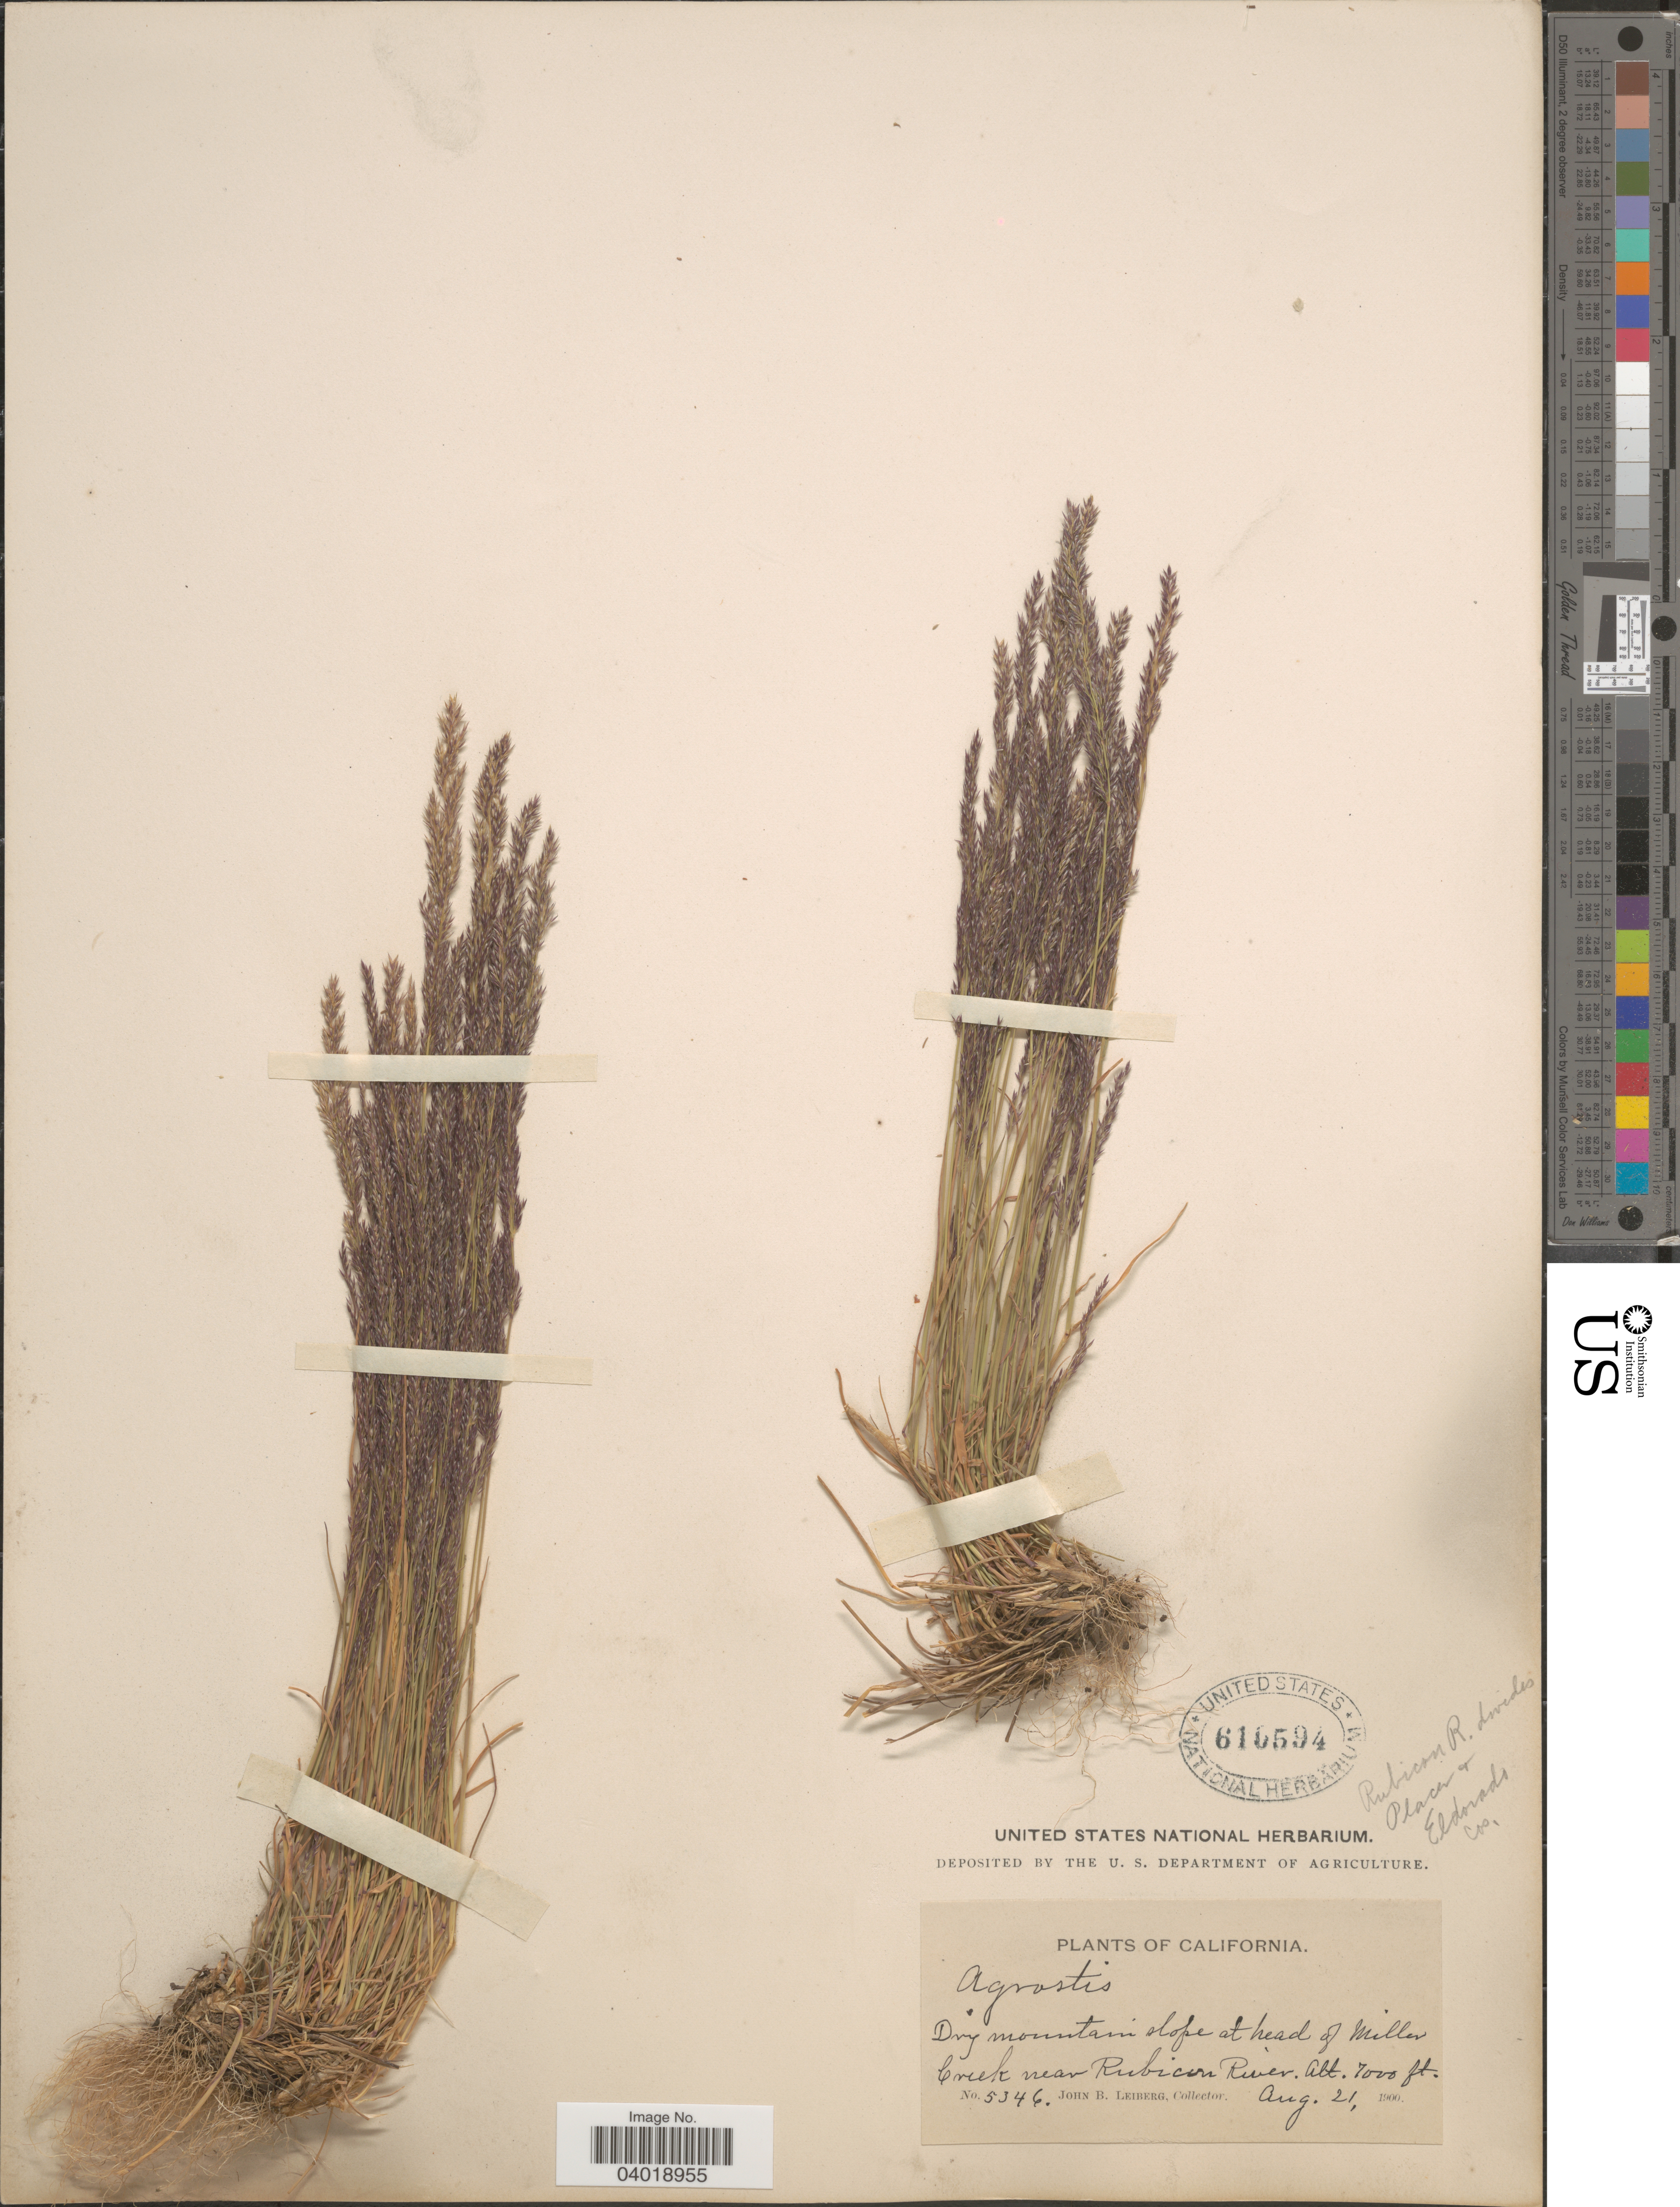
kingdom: Plantae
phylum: Tracheophyta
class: Liliopsida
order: Poales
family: Poaceae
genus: Agrostis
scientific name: Agrostis exarata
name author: Trin.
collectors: J. B. Leiberg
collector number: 5346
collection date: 1900-08-21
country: United States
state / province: California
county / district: El Dorado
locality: Dry mountain slope at head of Miller Creek near Rubicon River. Rubicon R. divides Placer + Eldorado Cos.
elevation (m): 2134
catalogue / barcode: US 616594